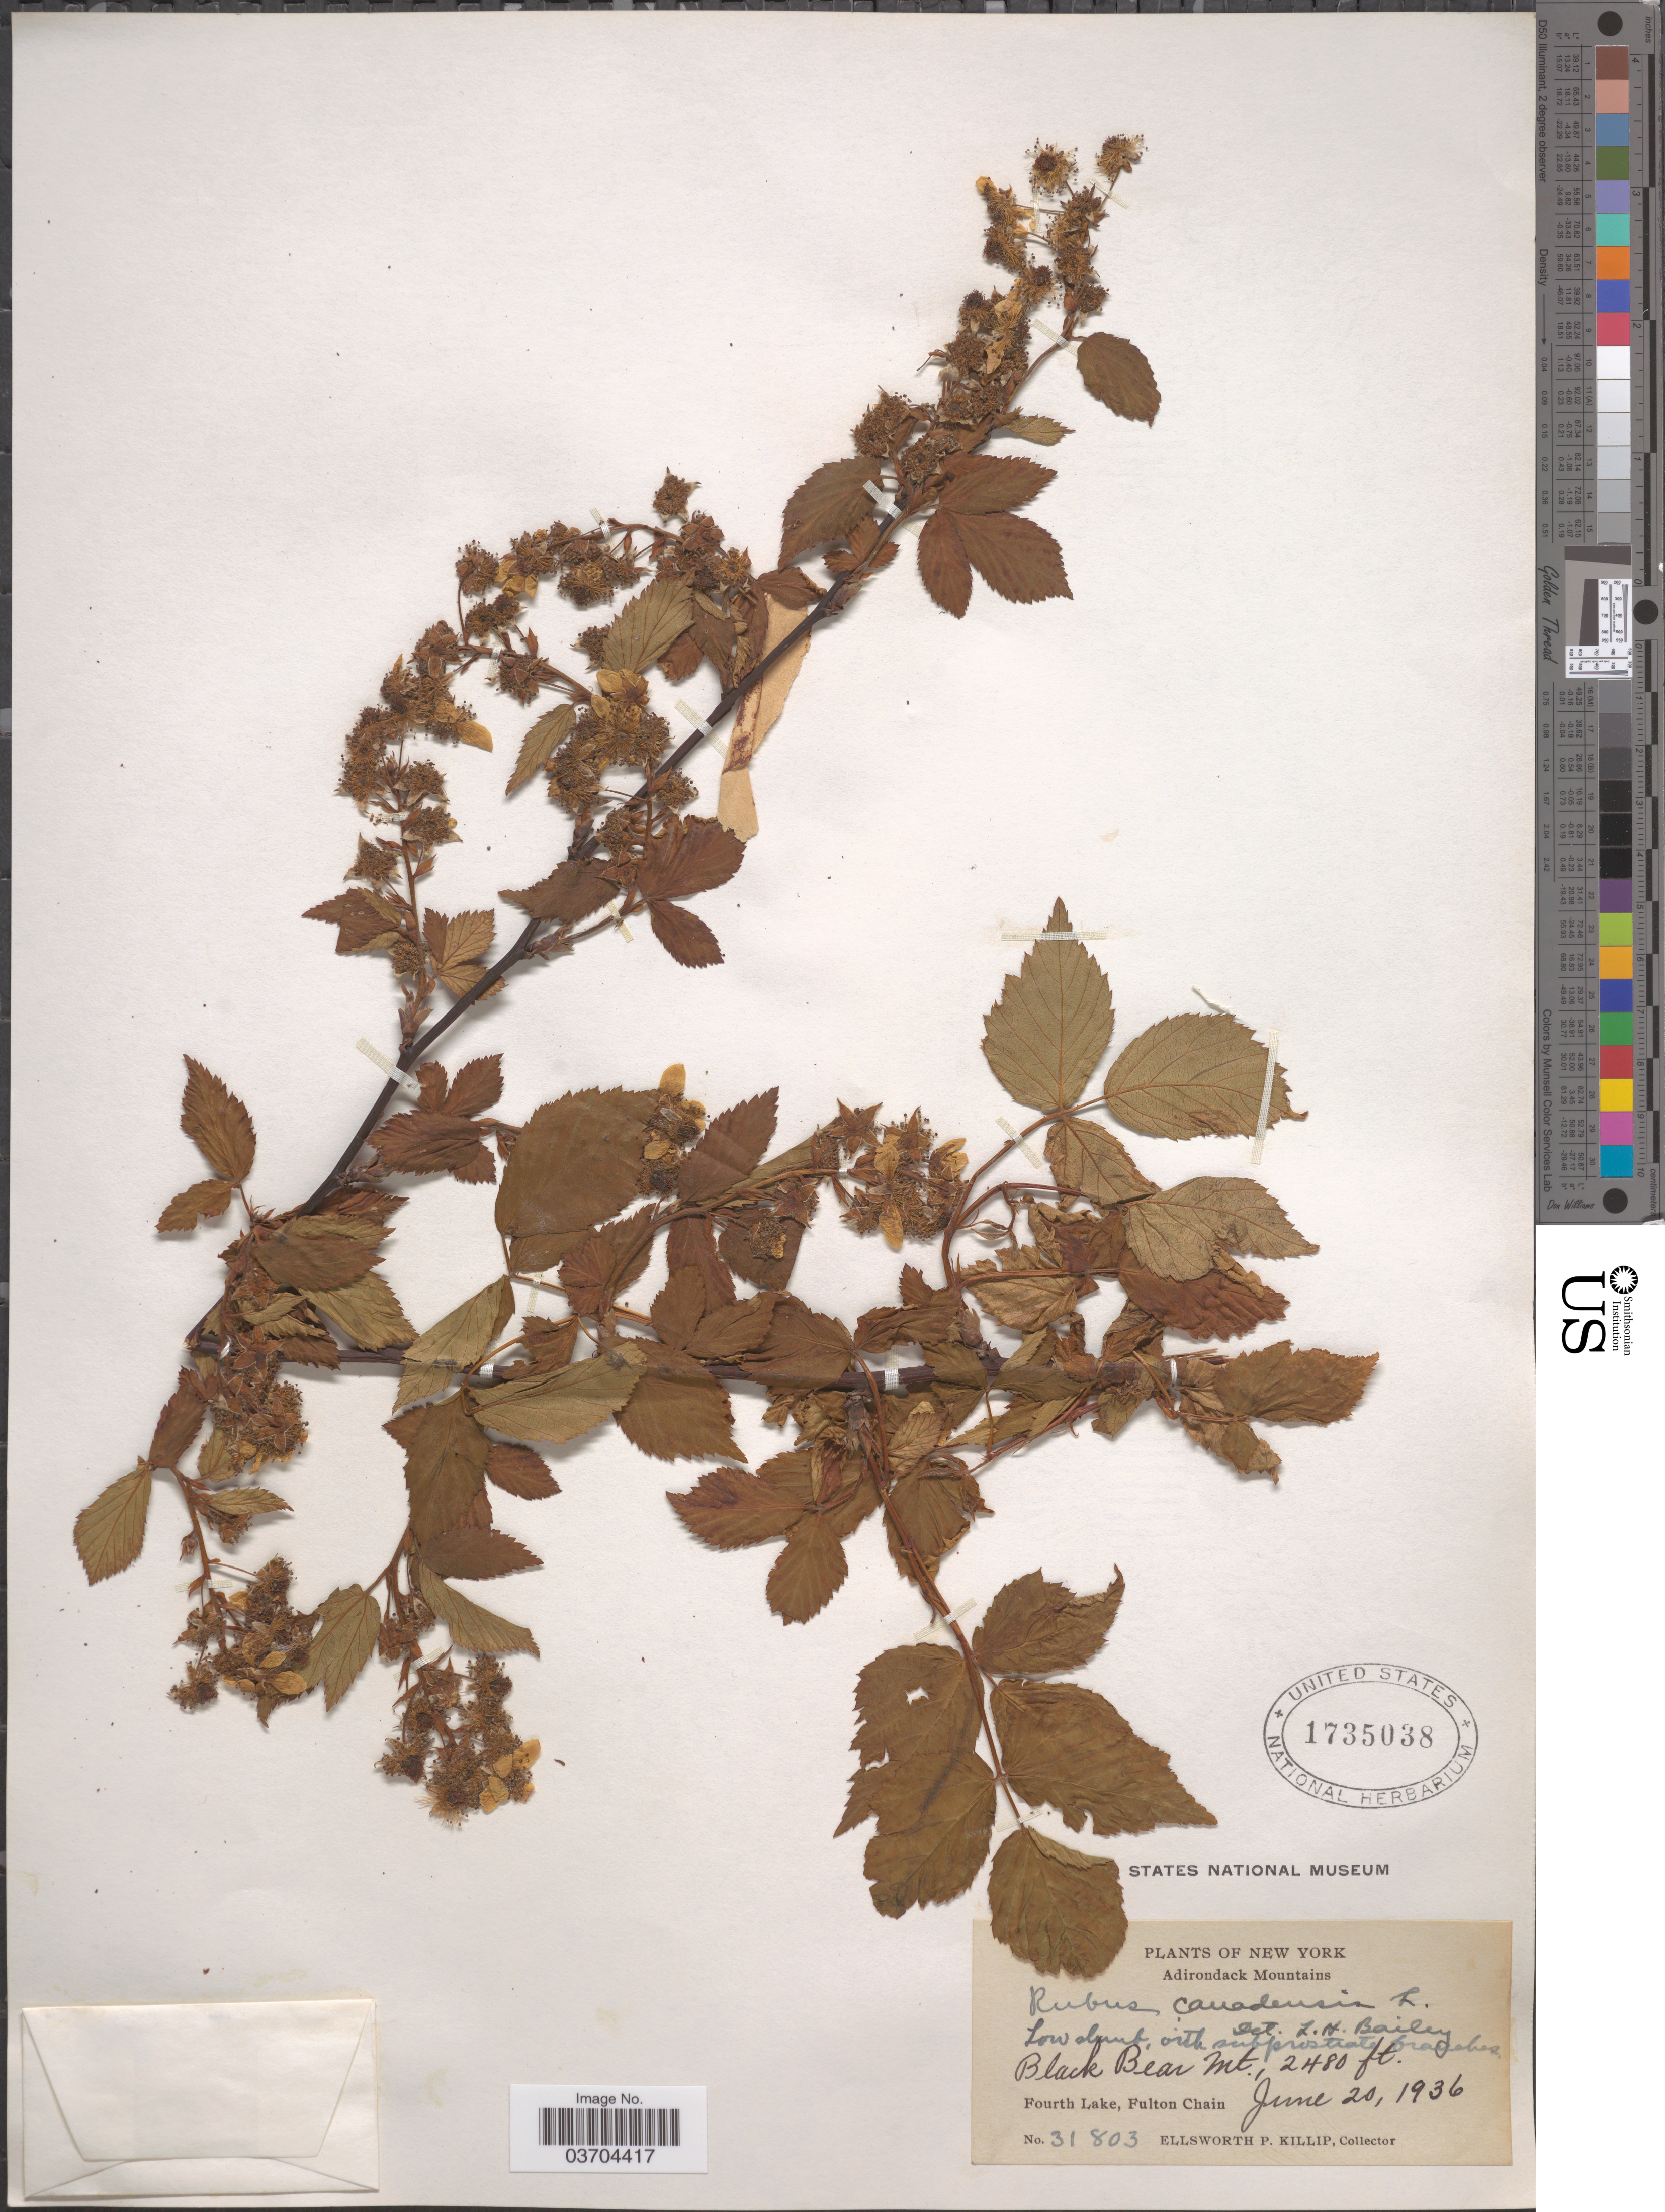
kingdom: Plantae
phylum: Tracheophyta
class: Magnoliopsida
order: Rosales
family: Rosaceae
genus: Rubus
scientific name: Rubus canadensis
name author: L.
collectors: E. P. Killip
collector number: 31803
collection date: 1936-06-20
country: United States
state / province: New York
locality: Adirondack Mountains. Black Bear Mt. Fourth Lake, Fulton Chain.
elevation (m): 756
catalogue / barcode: US 1735038